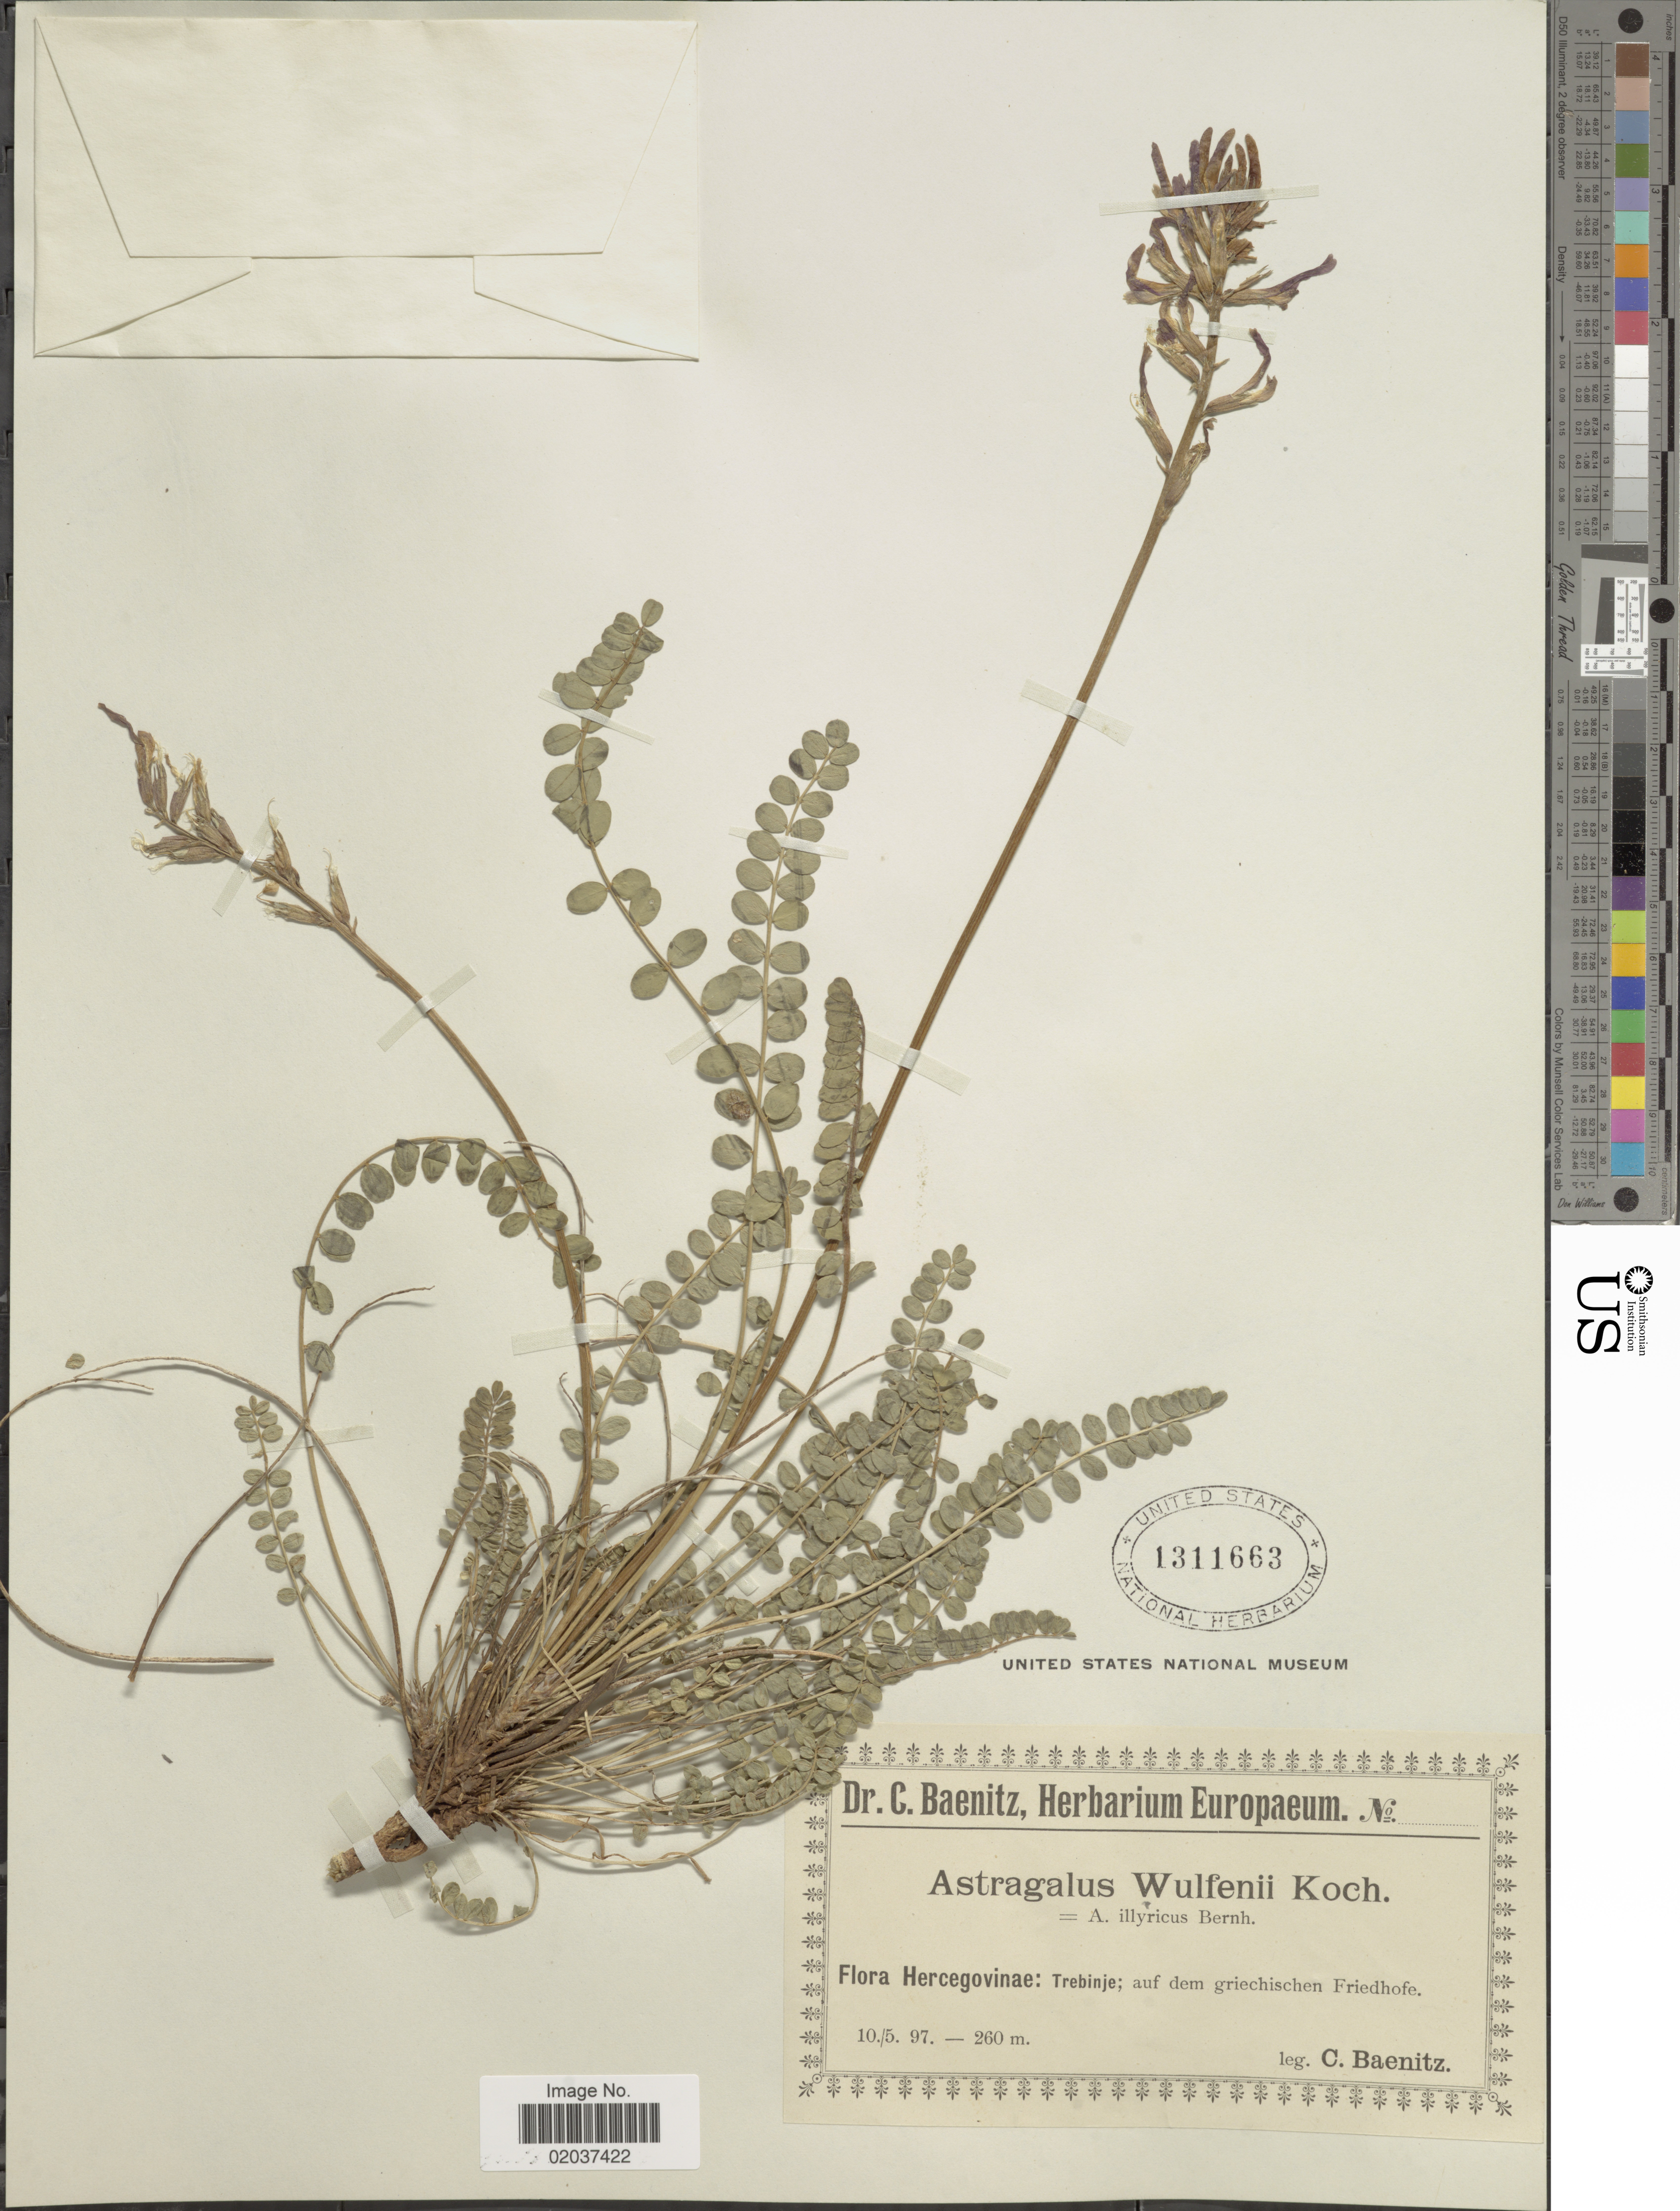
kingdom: Plantae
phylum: Tracheophyta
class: Magnoliopsida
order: Fabales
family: Fabaceae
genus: Astragalus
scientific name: Astragalus wulfenii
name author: Koch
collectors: C. G. Baenitz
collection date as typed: Transcribed d/m/y: 10/5/97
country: Bosnia and Herzegovina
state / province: Srpska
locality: Hercegovinae: Trebinje; auf dem griechischen Friedhofe.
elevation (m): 260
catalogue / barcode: US 31311663